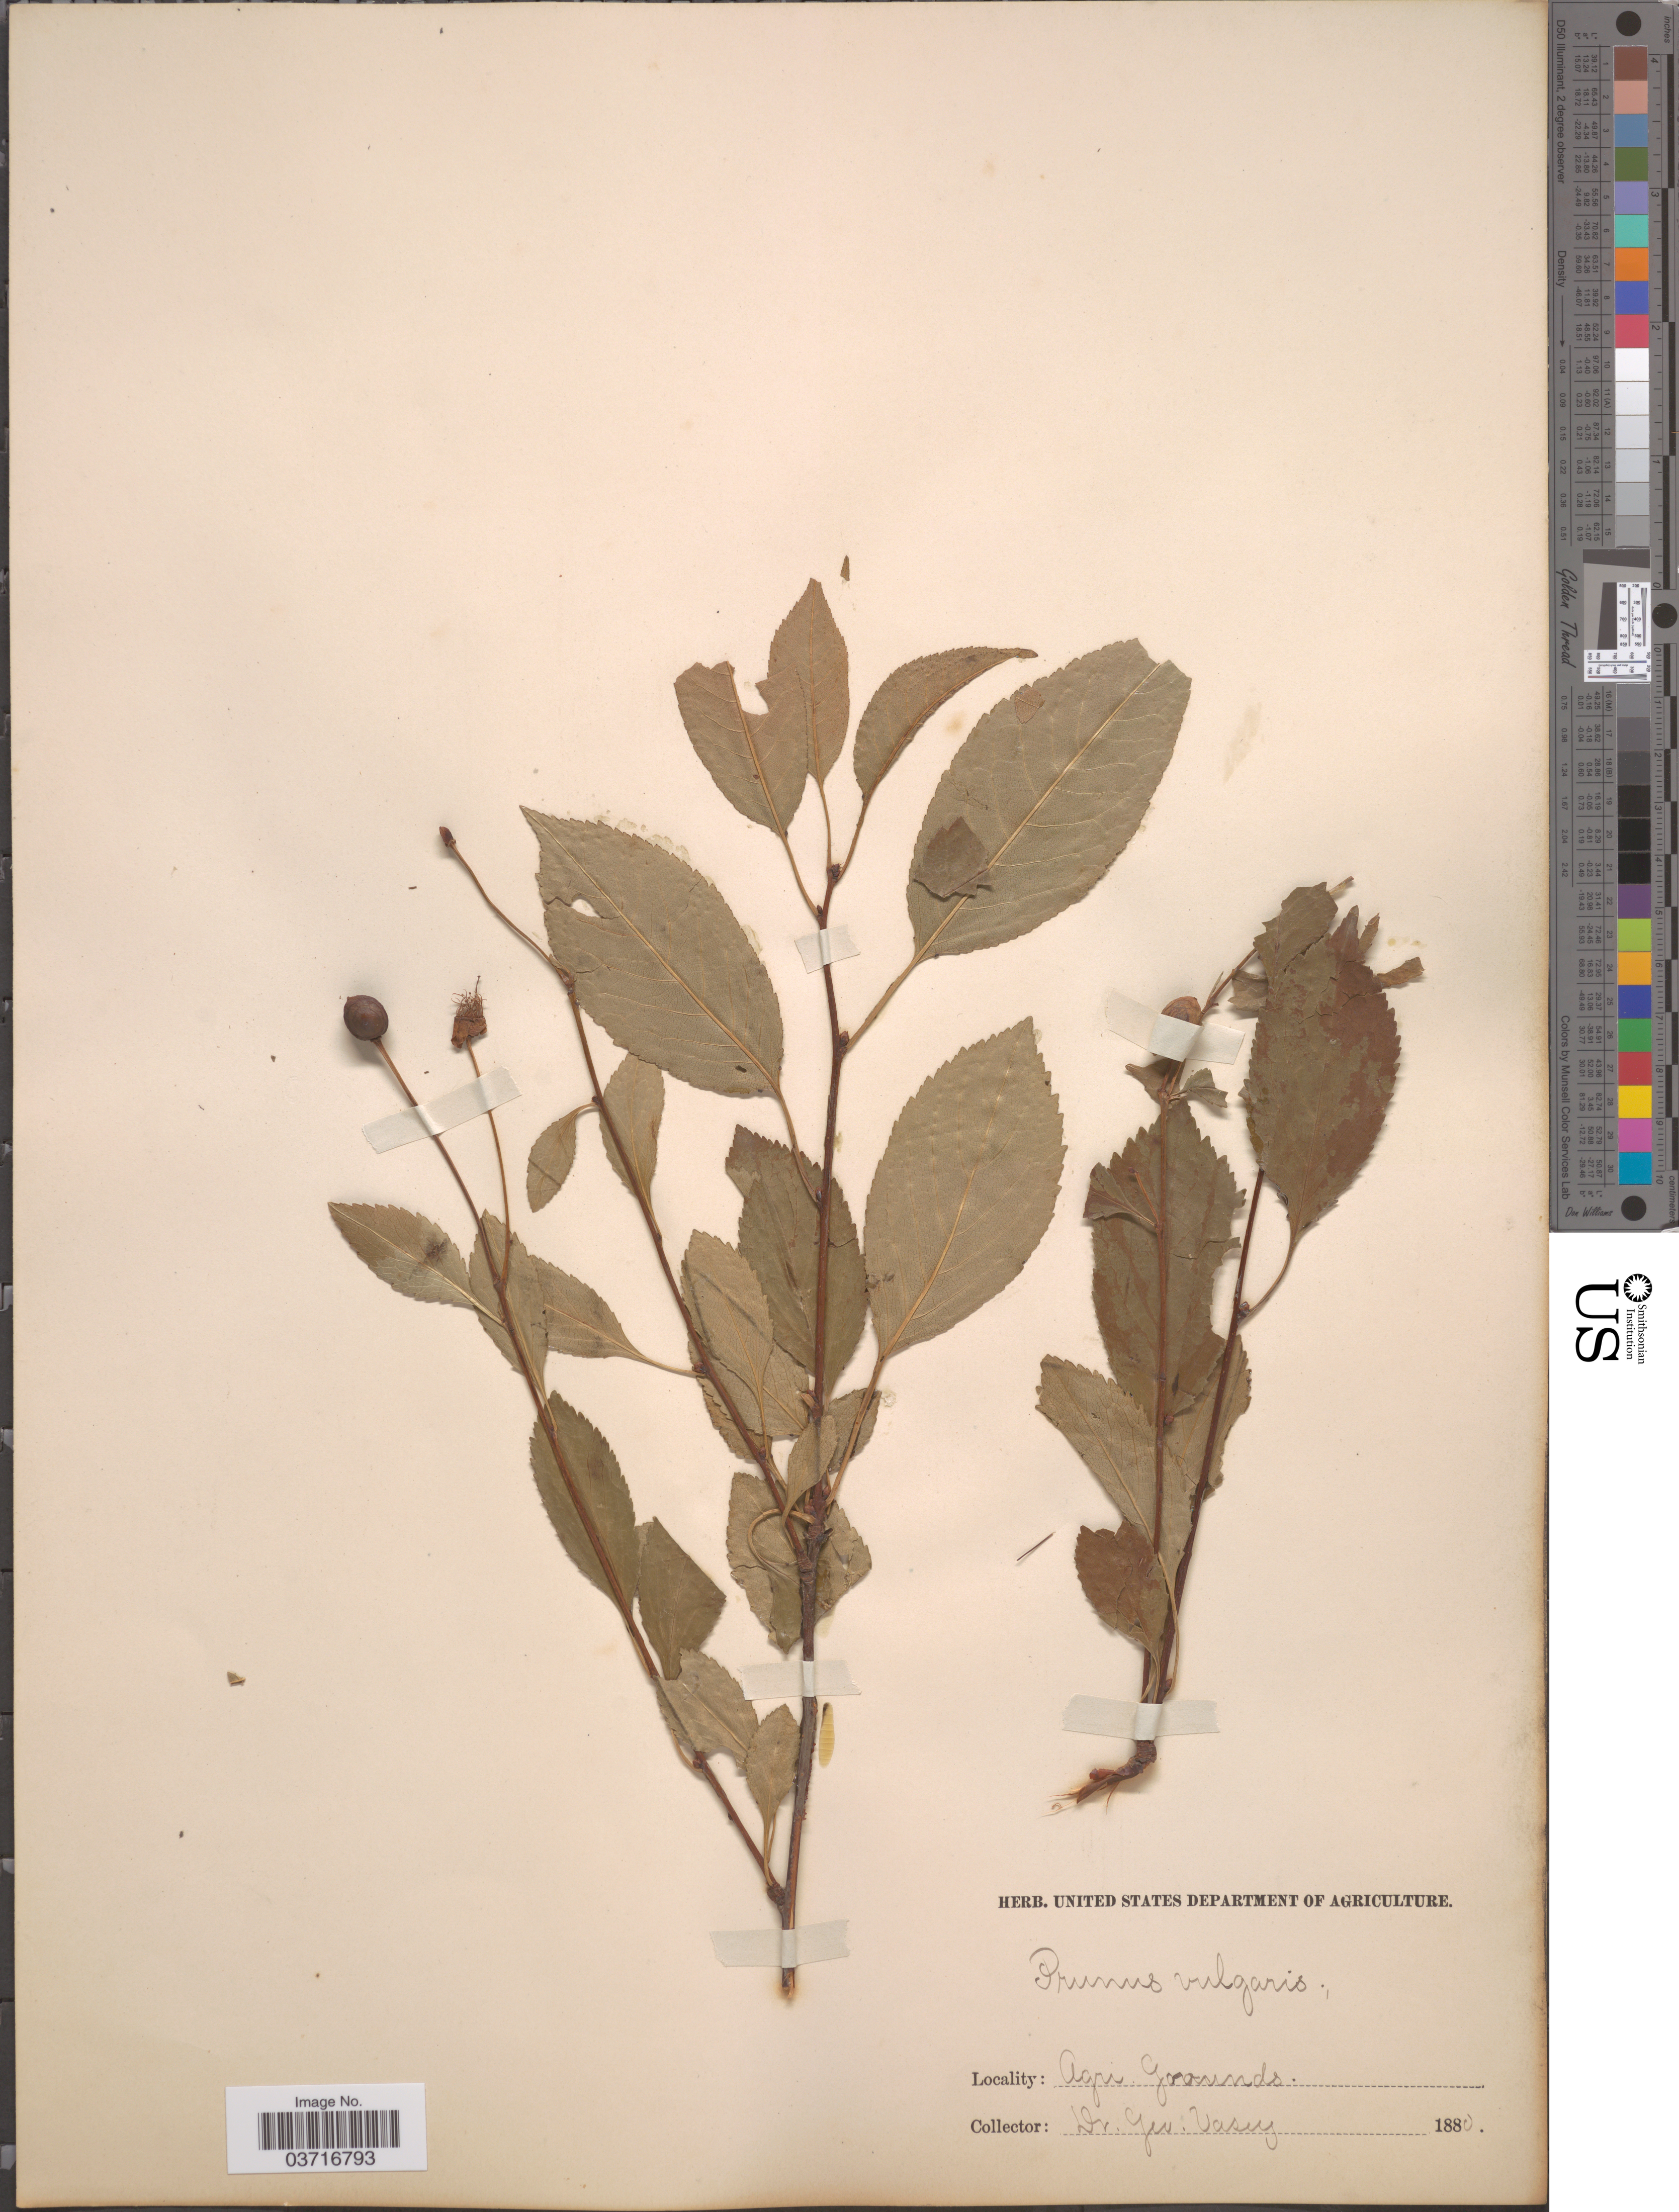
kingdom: Plantae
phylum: Tracheophyta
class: Magnoliopsida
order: Rosales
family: Rosaceae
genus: Prunus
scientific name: Prunus vulgaris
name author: (Mill.) Schur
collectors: G. R. Vasey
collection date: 1880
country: United States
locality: Agri. Grounds.